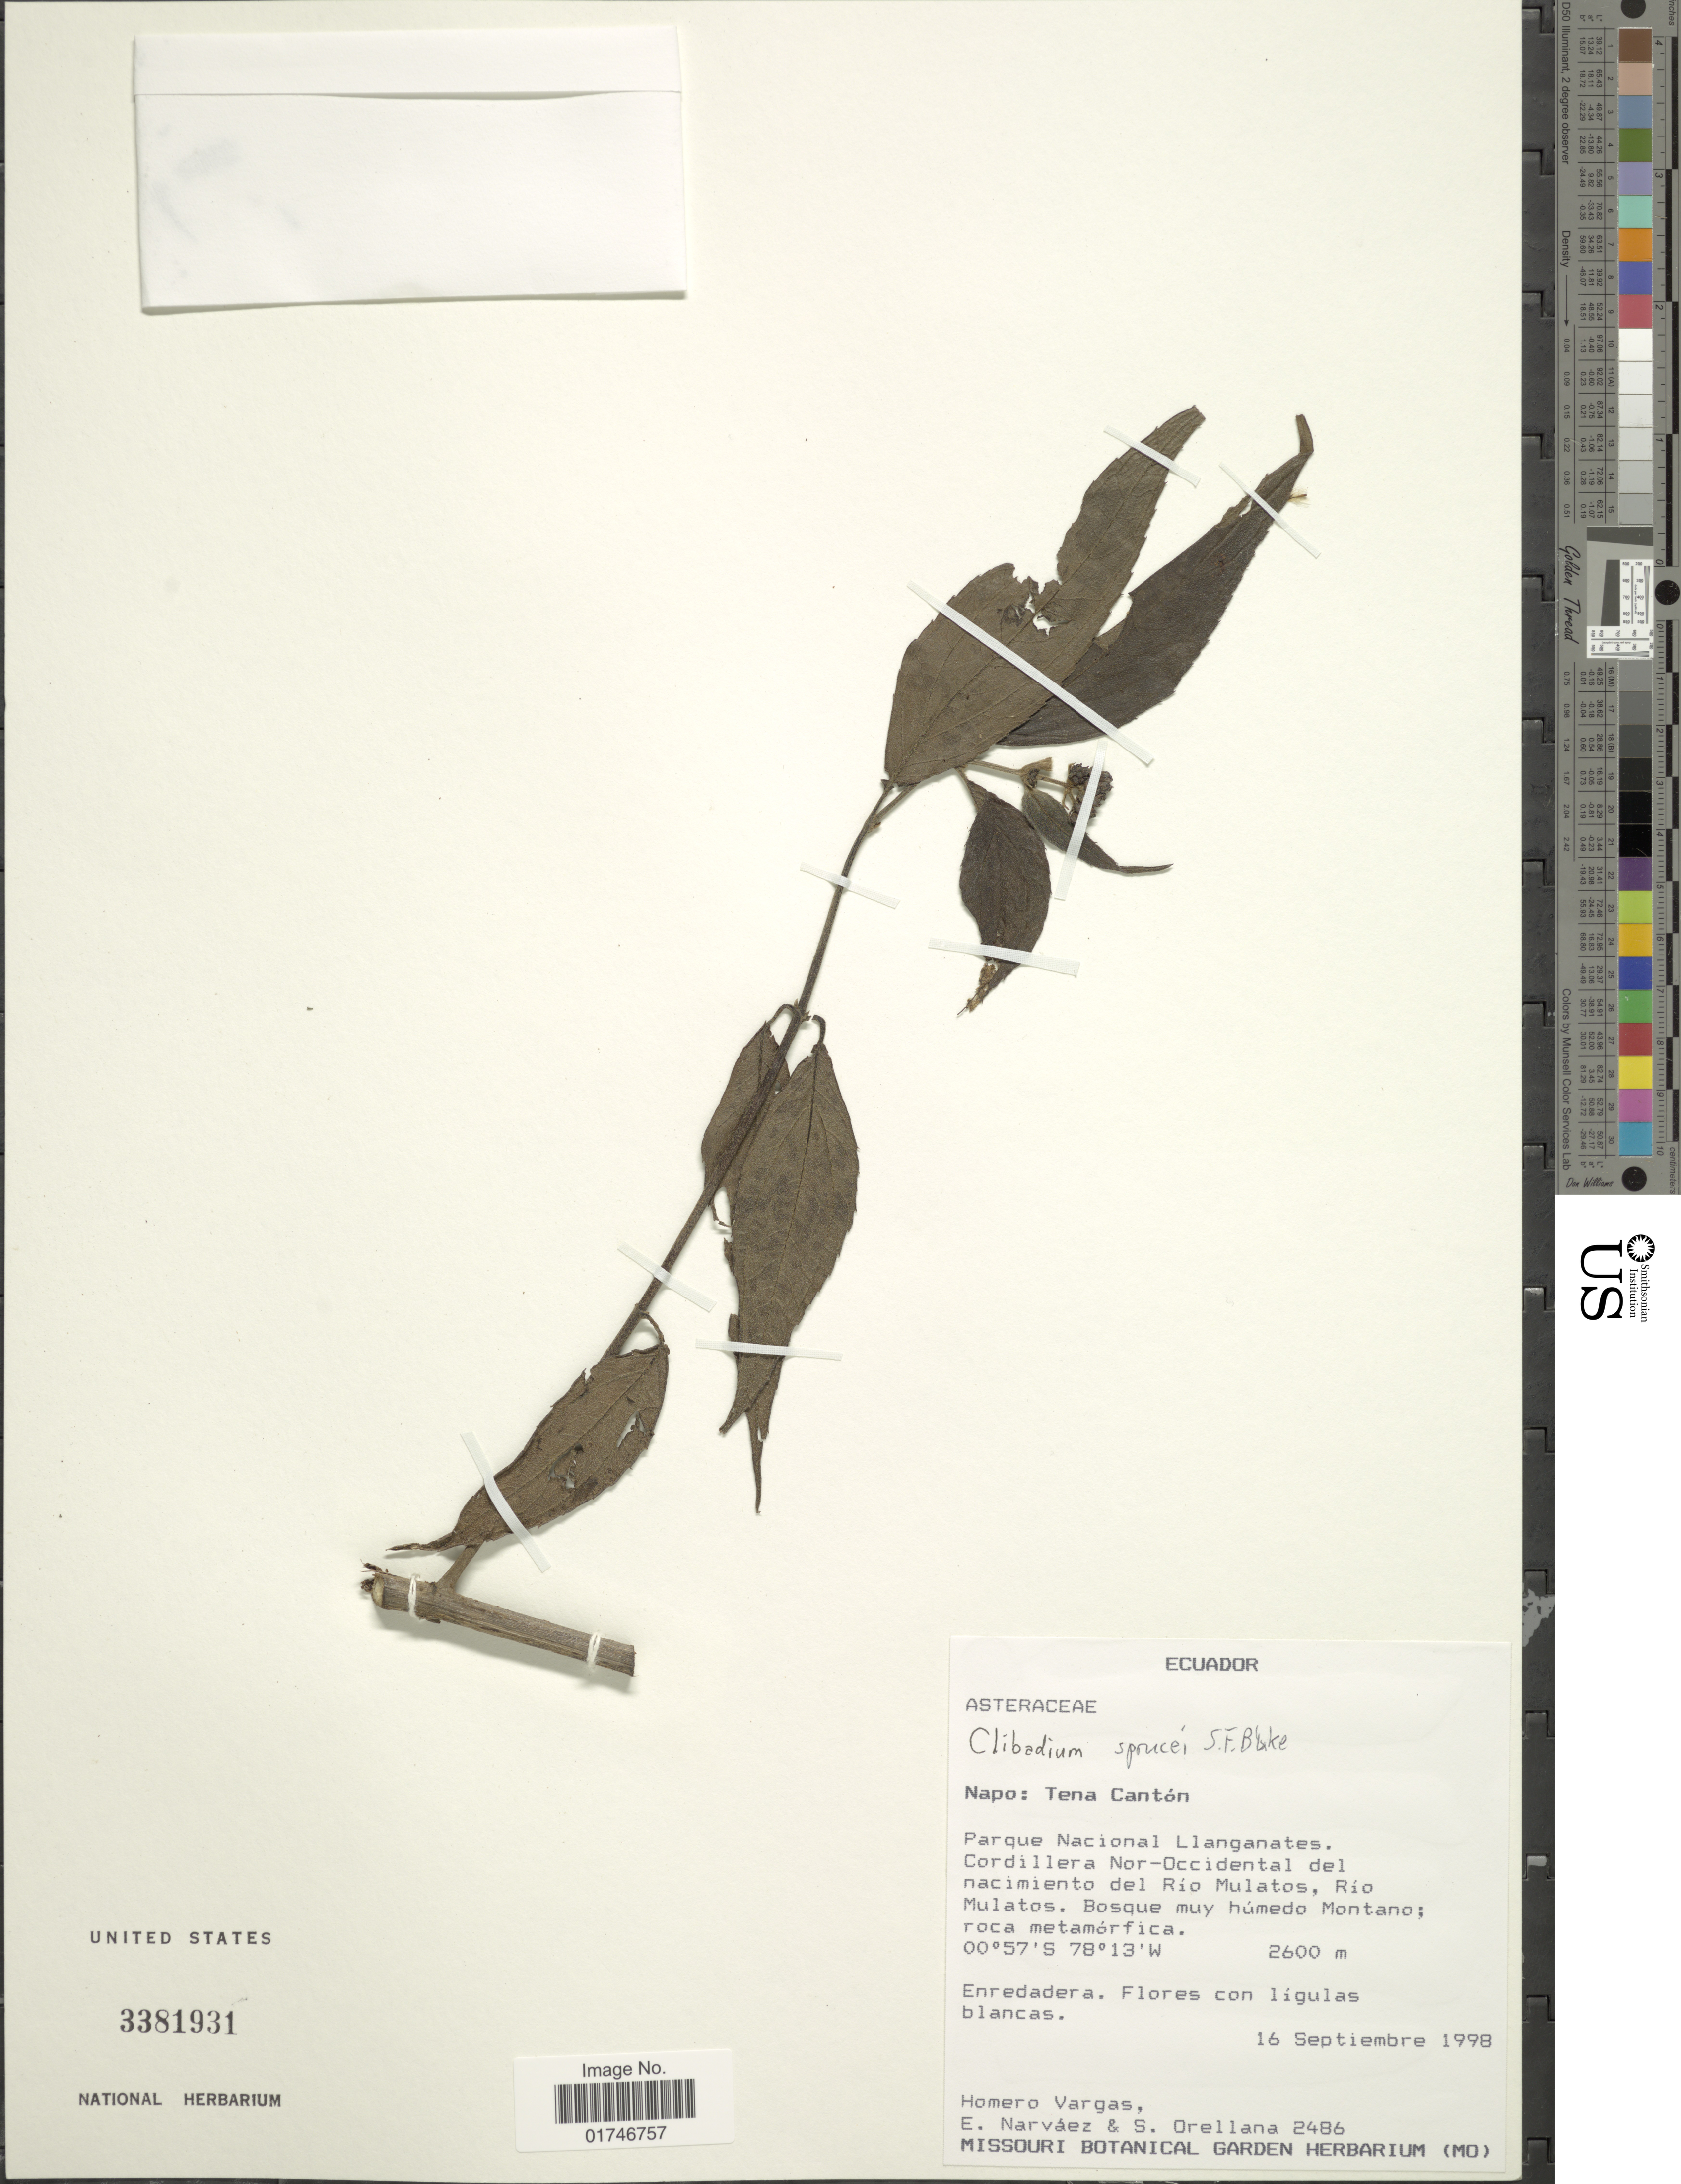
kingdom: Plantae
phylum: Tracheophyta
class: Magnoliopsida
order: Asterales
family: Asteraceae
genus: Clibadium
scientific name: Clibadium sprucei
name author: S.F. Blake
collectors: H. Vargas, E. Narváez & S. Orellana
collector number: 2486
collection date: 1998-09-16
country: Ecuador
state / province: Napo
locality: Napo: Tena Cantón. Parque Nacional Llanganates. Cordillera Nor-Occidental del nacimiento del Río Mulatos, Río Mulatos. Bosque muy húmedo Montano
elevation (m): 2600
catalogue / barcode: US 3381931